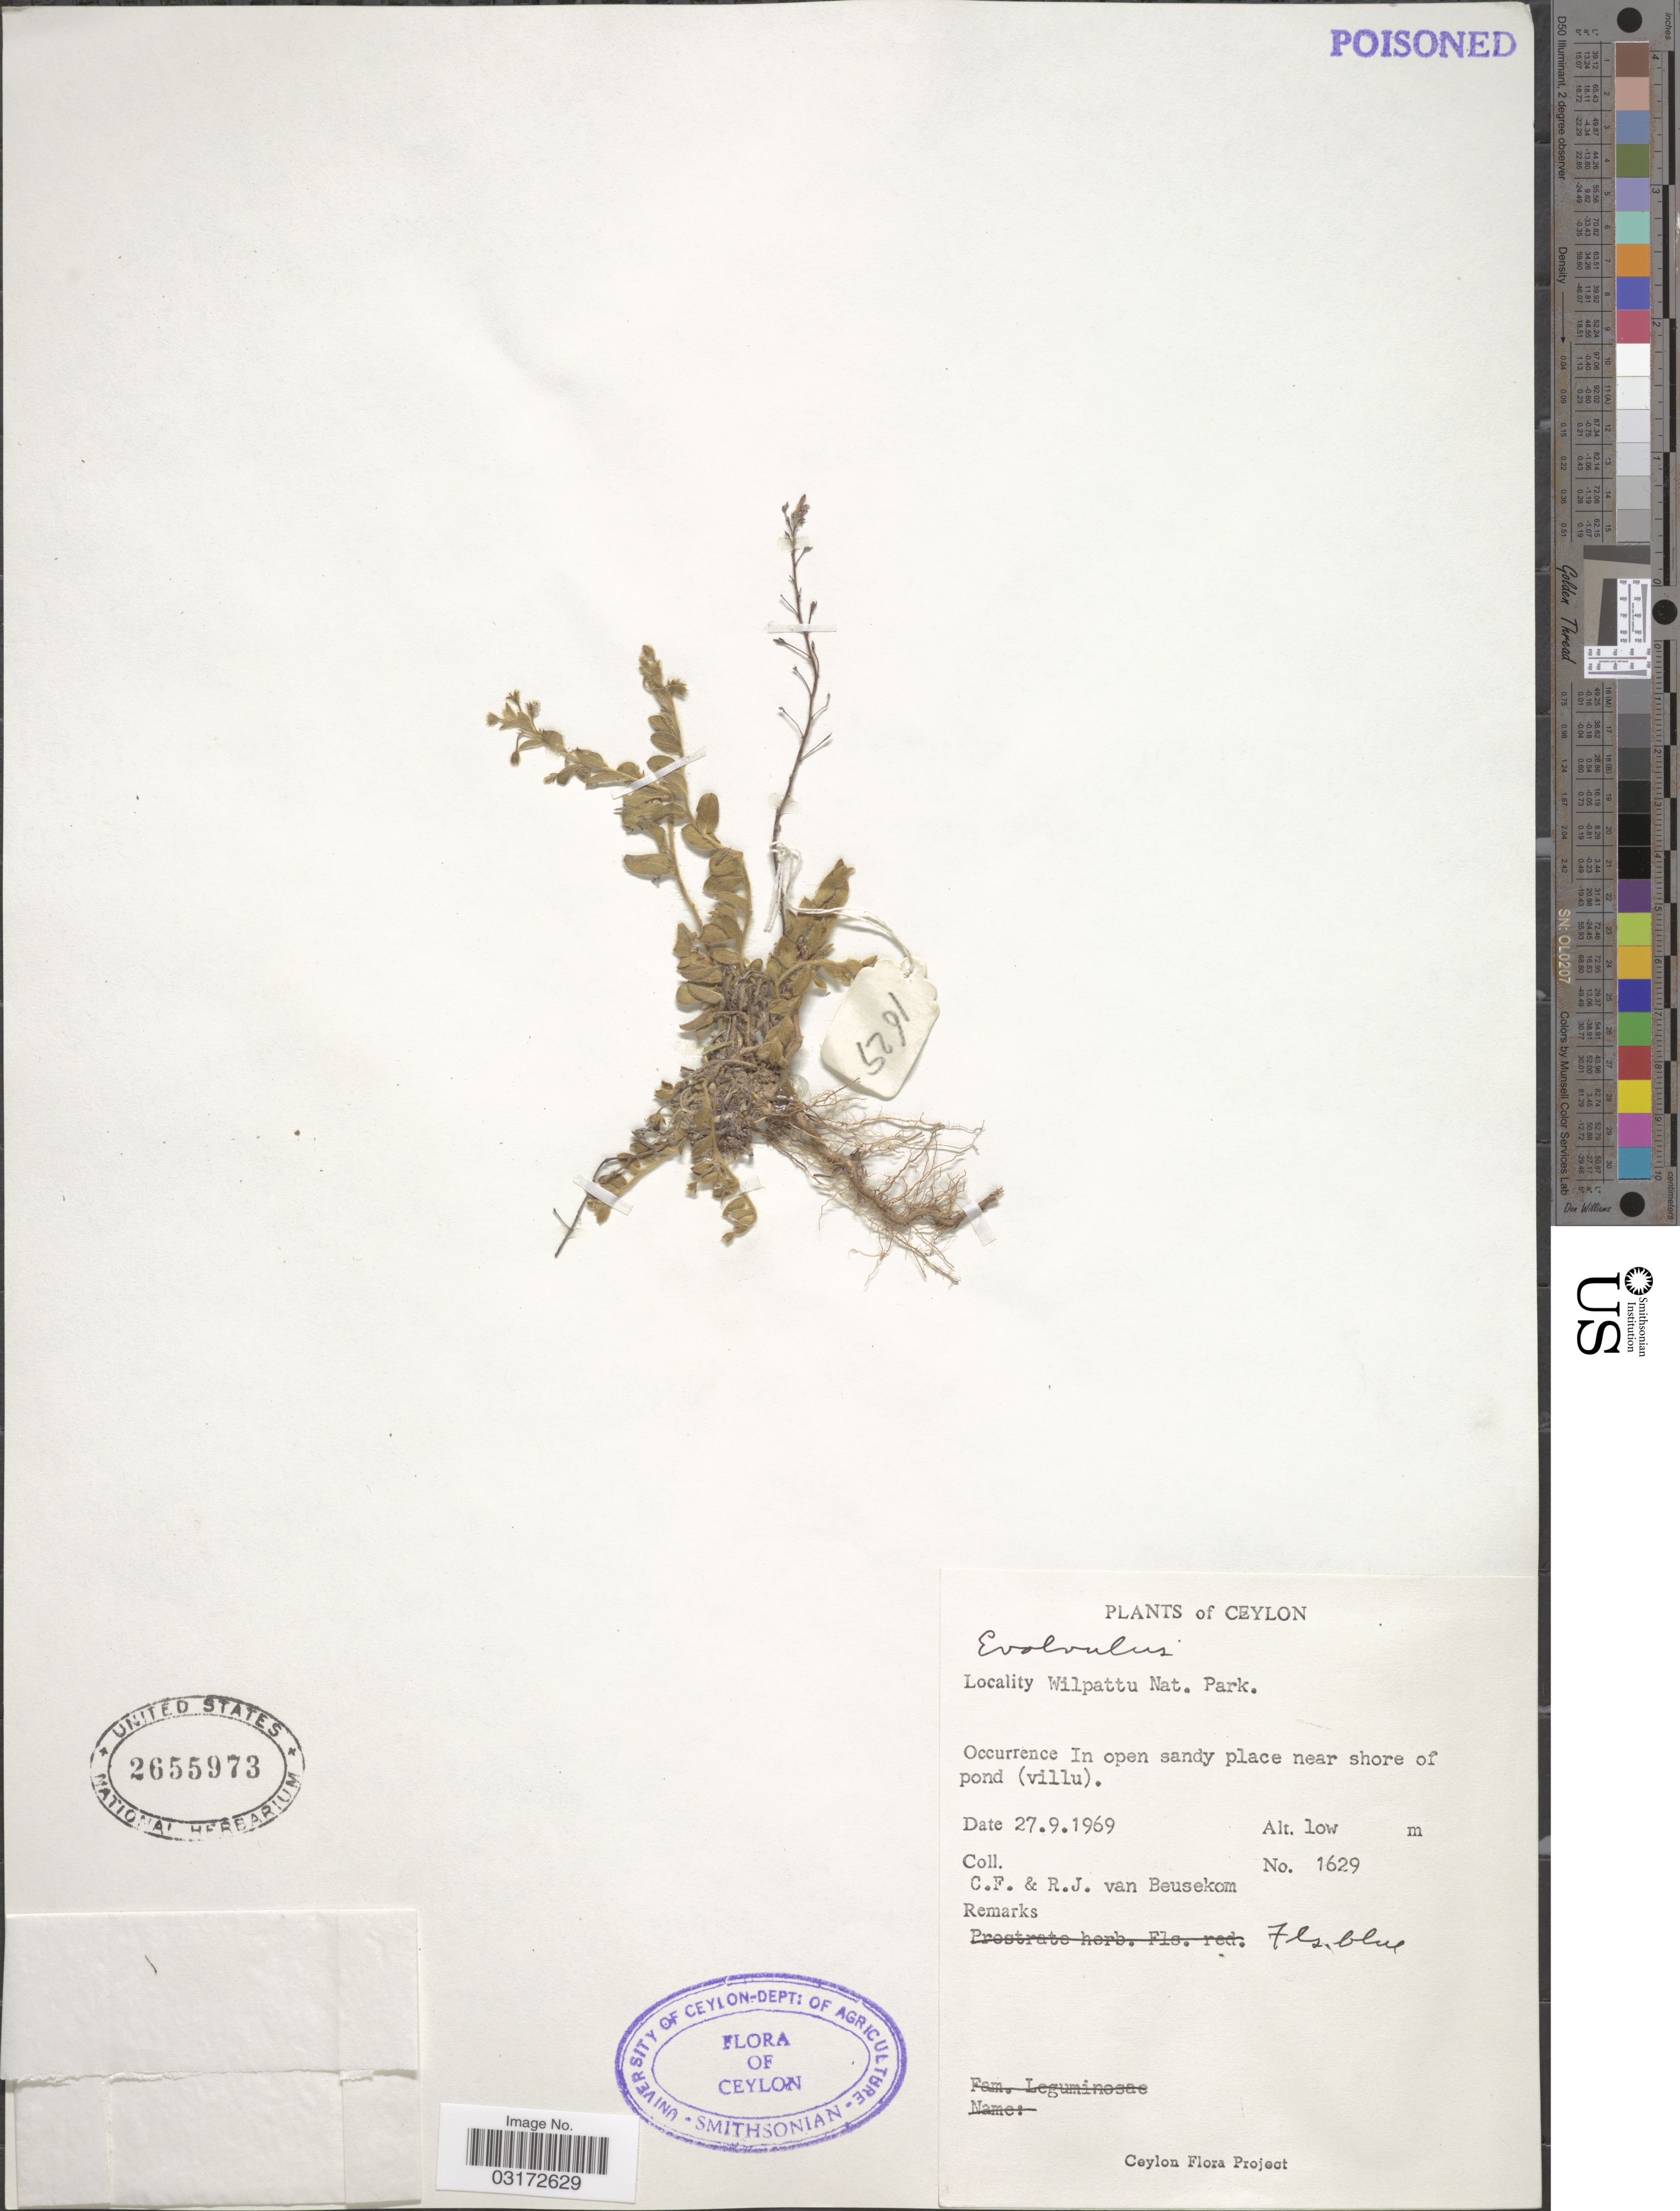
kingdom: Plantae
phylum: Tracheophyta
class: Magnoliopsida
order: Solanales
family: Convolvulaceae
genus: Evolvulus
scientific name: Evolvulus alsinoides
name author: (L.) L.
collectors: C. F. Beusekom & R. Beusekom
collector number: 1629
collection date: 1969-09-27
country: Sri Lanka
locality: Ceylon. Wilpattu Nat. Park.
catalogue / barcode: US 2655973